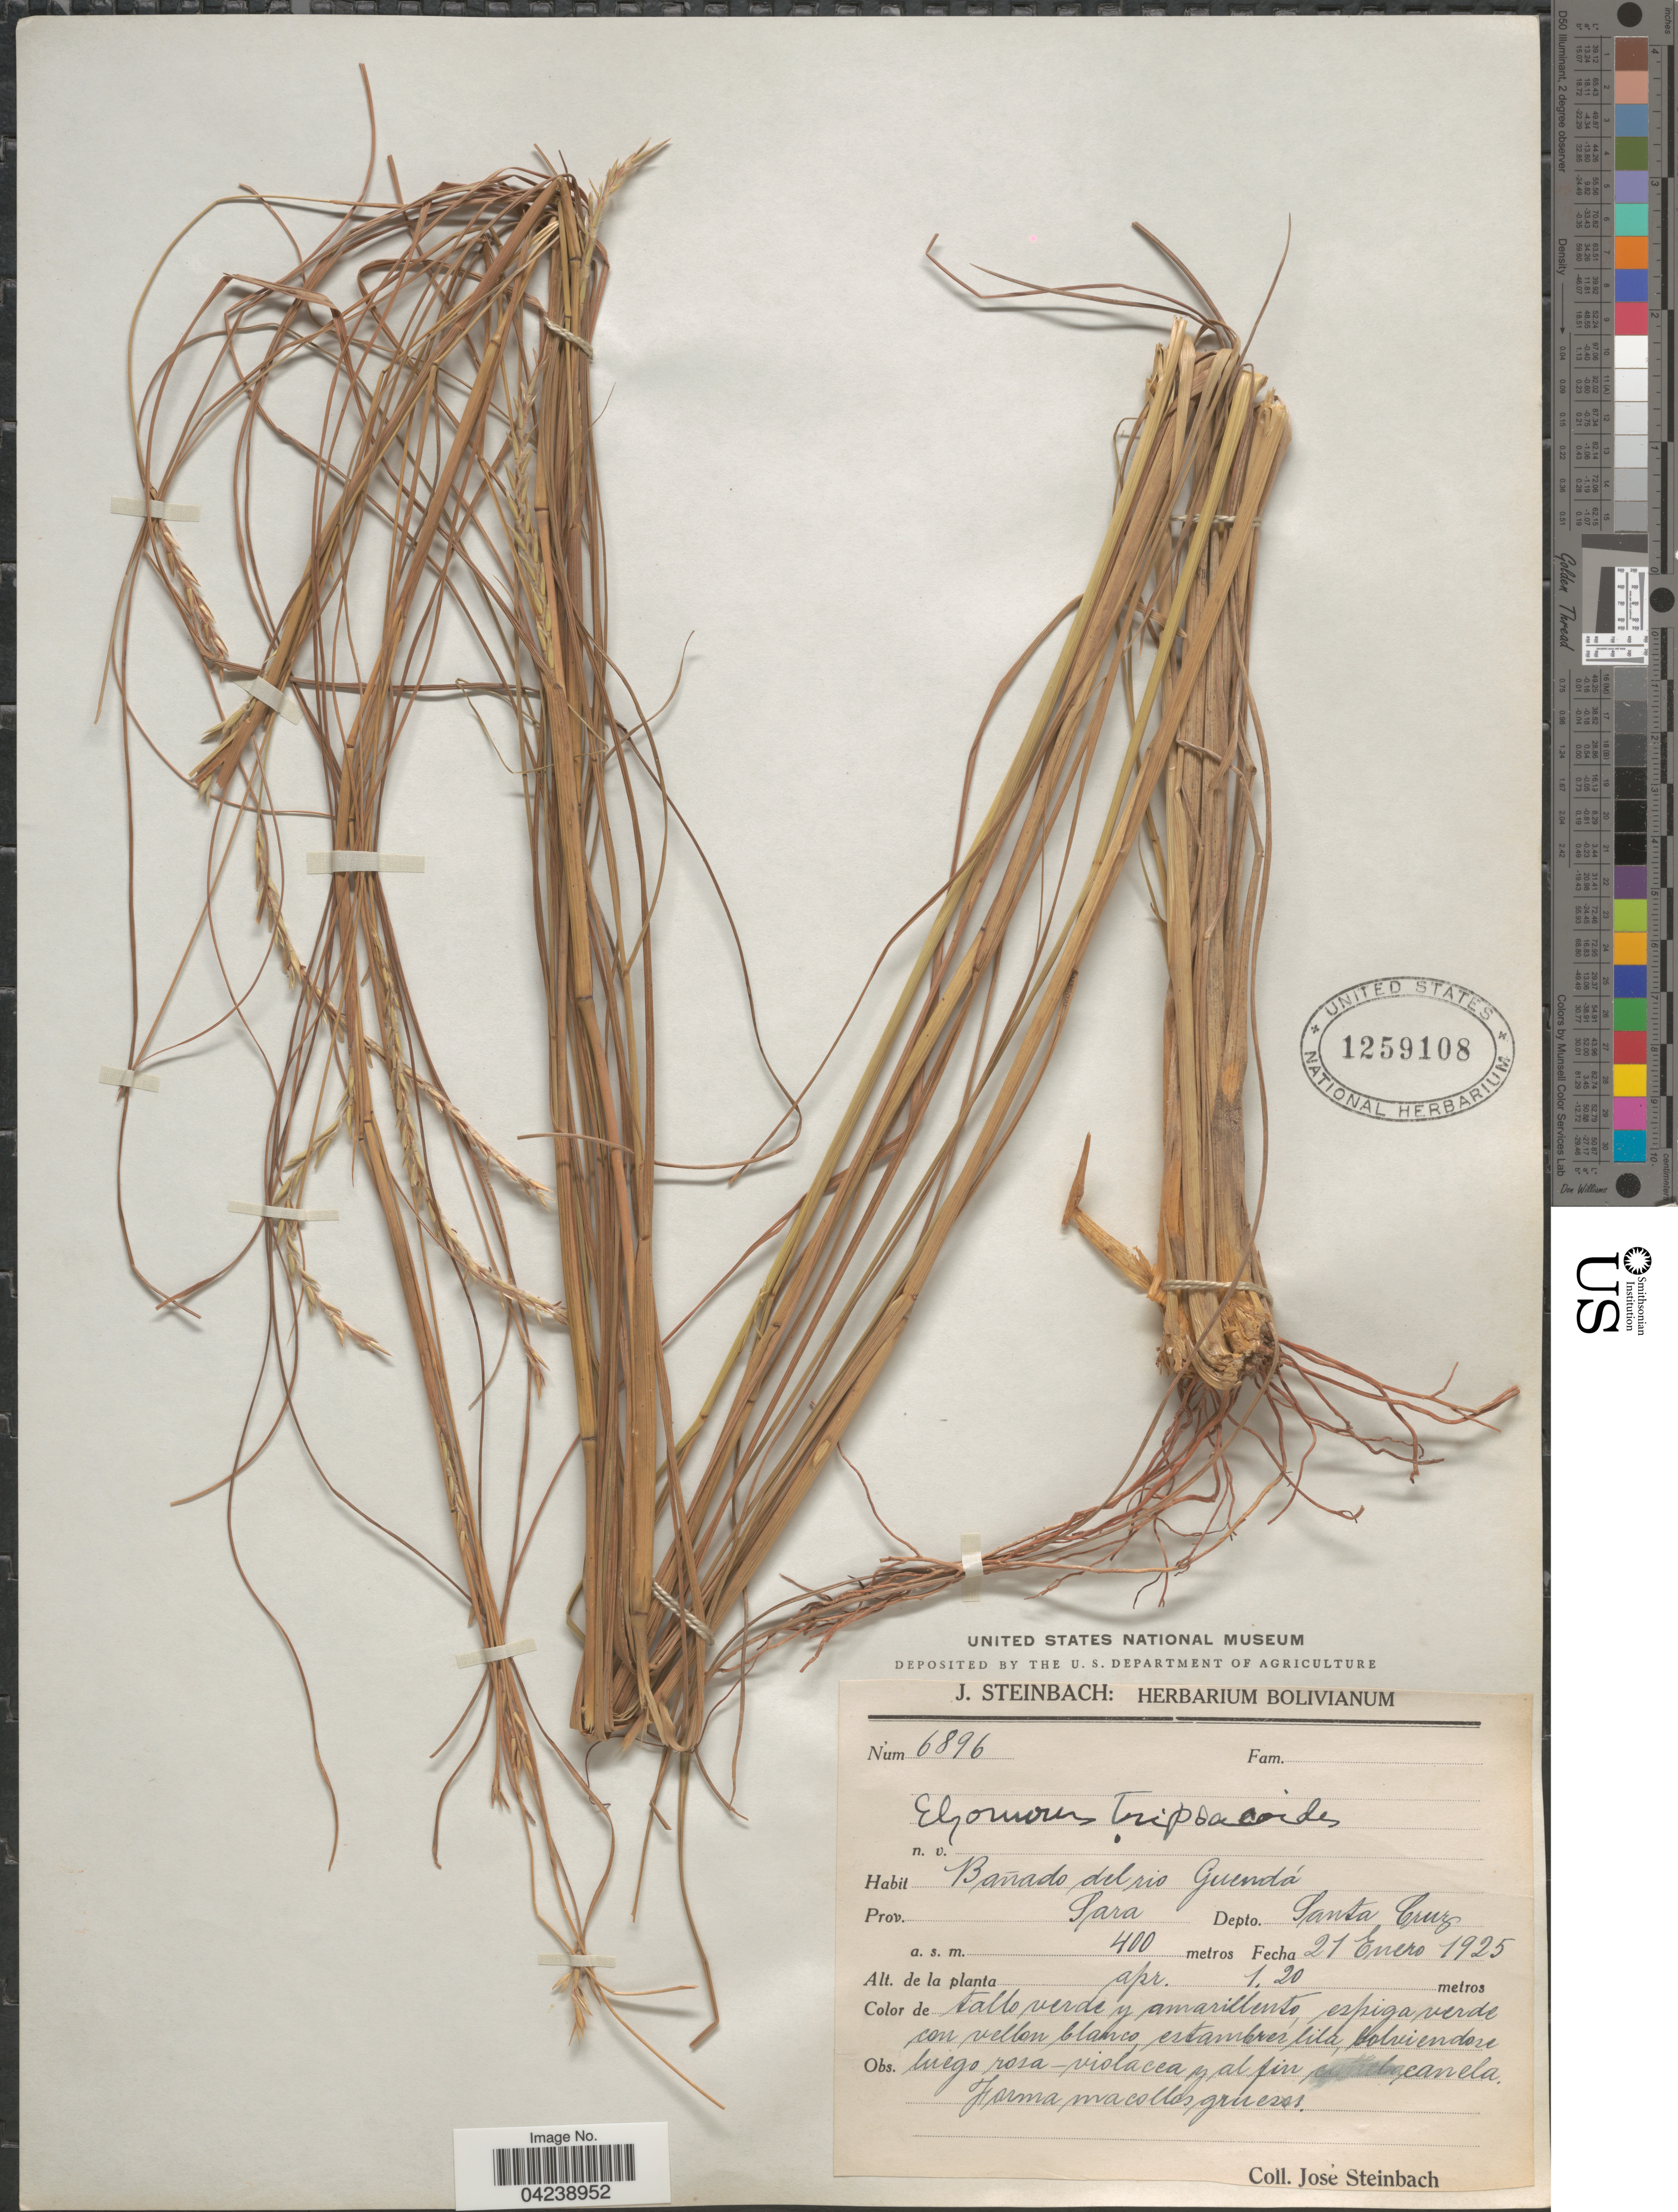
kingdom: Plantae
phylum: Tracheophyta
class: Liliopsida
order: Poales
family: Poaceae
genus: Elionurus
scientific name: Elionurus ciliaris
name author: Kunth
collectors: J. Steinbach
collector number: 6896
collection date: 1925-01-21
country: Bolivia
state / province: Santa Cruz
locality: Bañado del rio Guendá. Prov. Para. Depto. Santa Cruz.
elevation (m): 400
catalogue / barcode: US 1259108